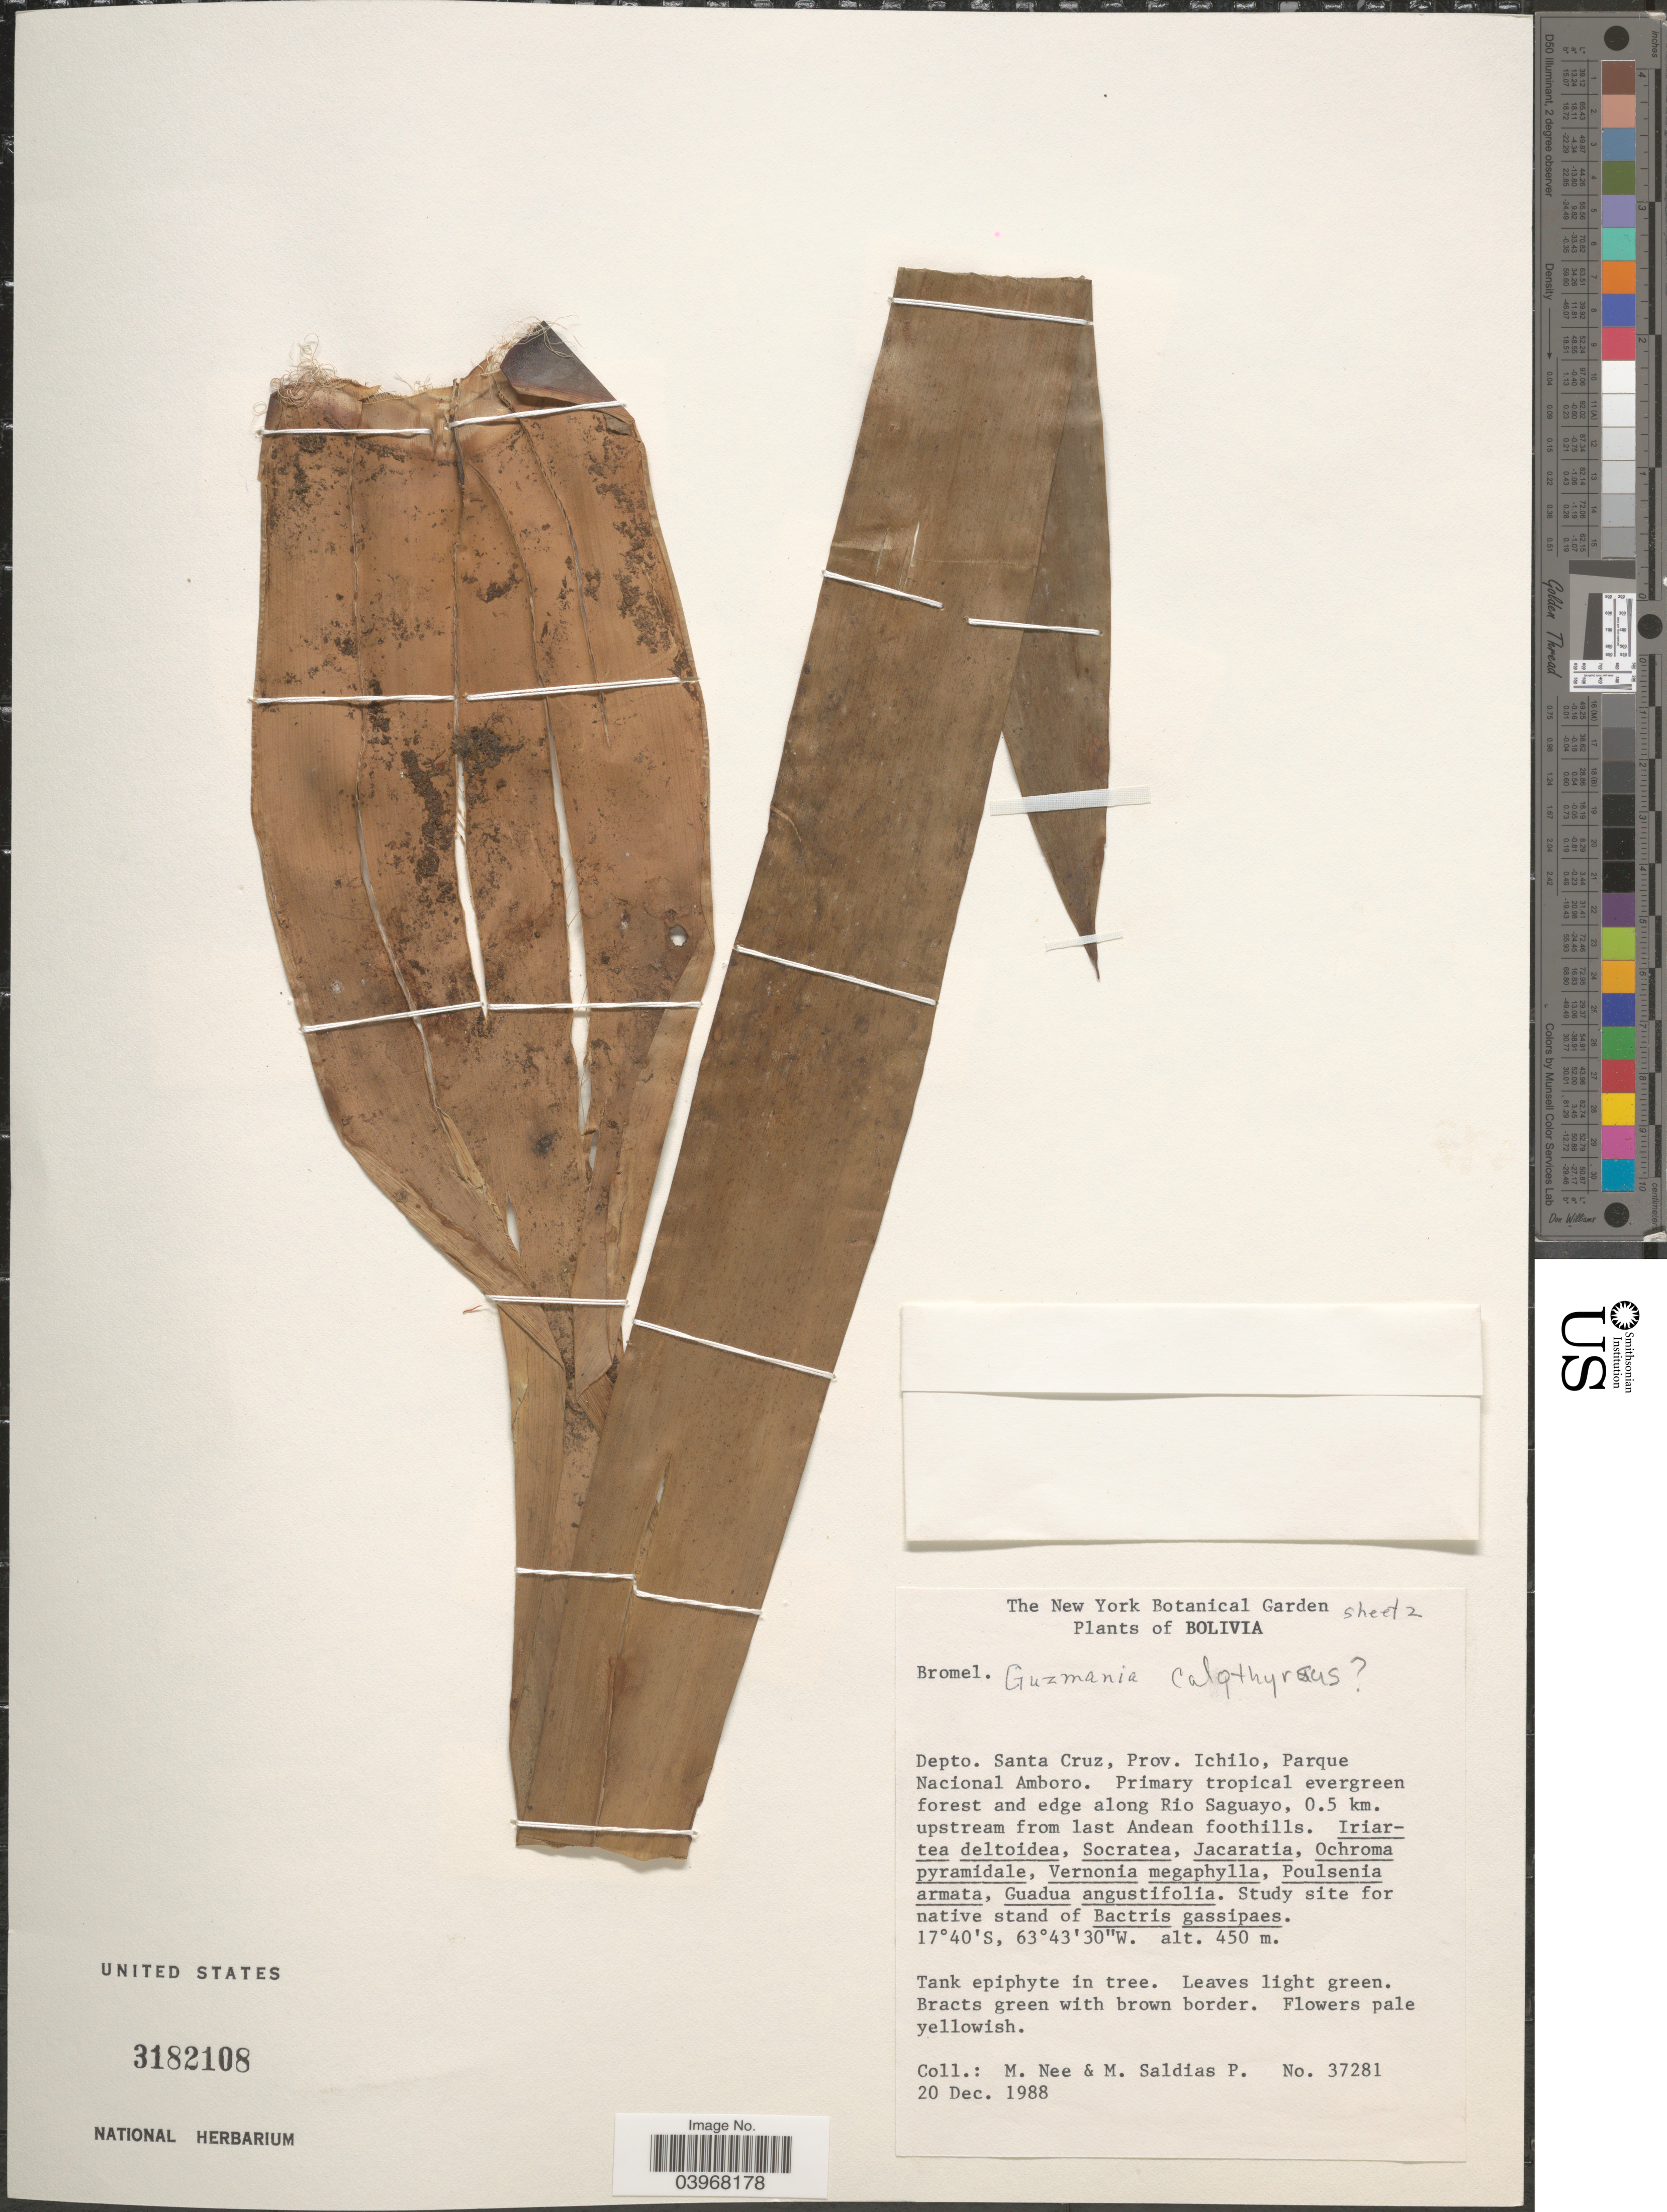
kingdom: Plantae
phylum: Tracheophyta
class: Liliopsida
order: Poales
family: Bromeliaceae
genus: Guzmania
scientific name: Guzmania calothyrsus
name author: Mez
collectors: M. Nee & M. Saldias P.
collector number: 37281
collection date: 1988-12-20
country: Bolivia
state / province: Santa Cruz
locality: Depto. Santa Cruz, Prov. Ichilo, Parque Nacional Amboro. Primary tropical evergreen forest and edge along Rio Saguayo, 0.5 km. upstream from last Andean foothills.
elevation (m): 450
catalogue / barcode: US 3182108